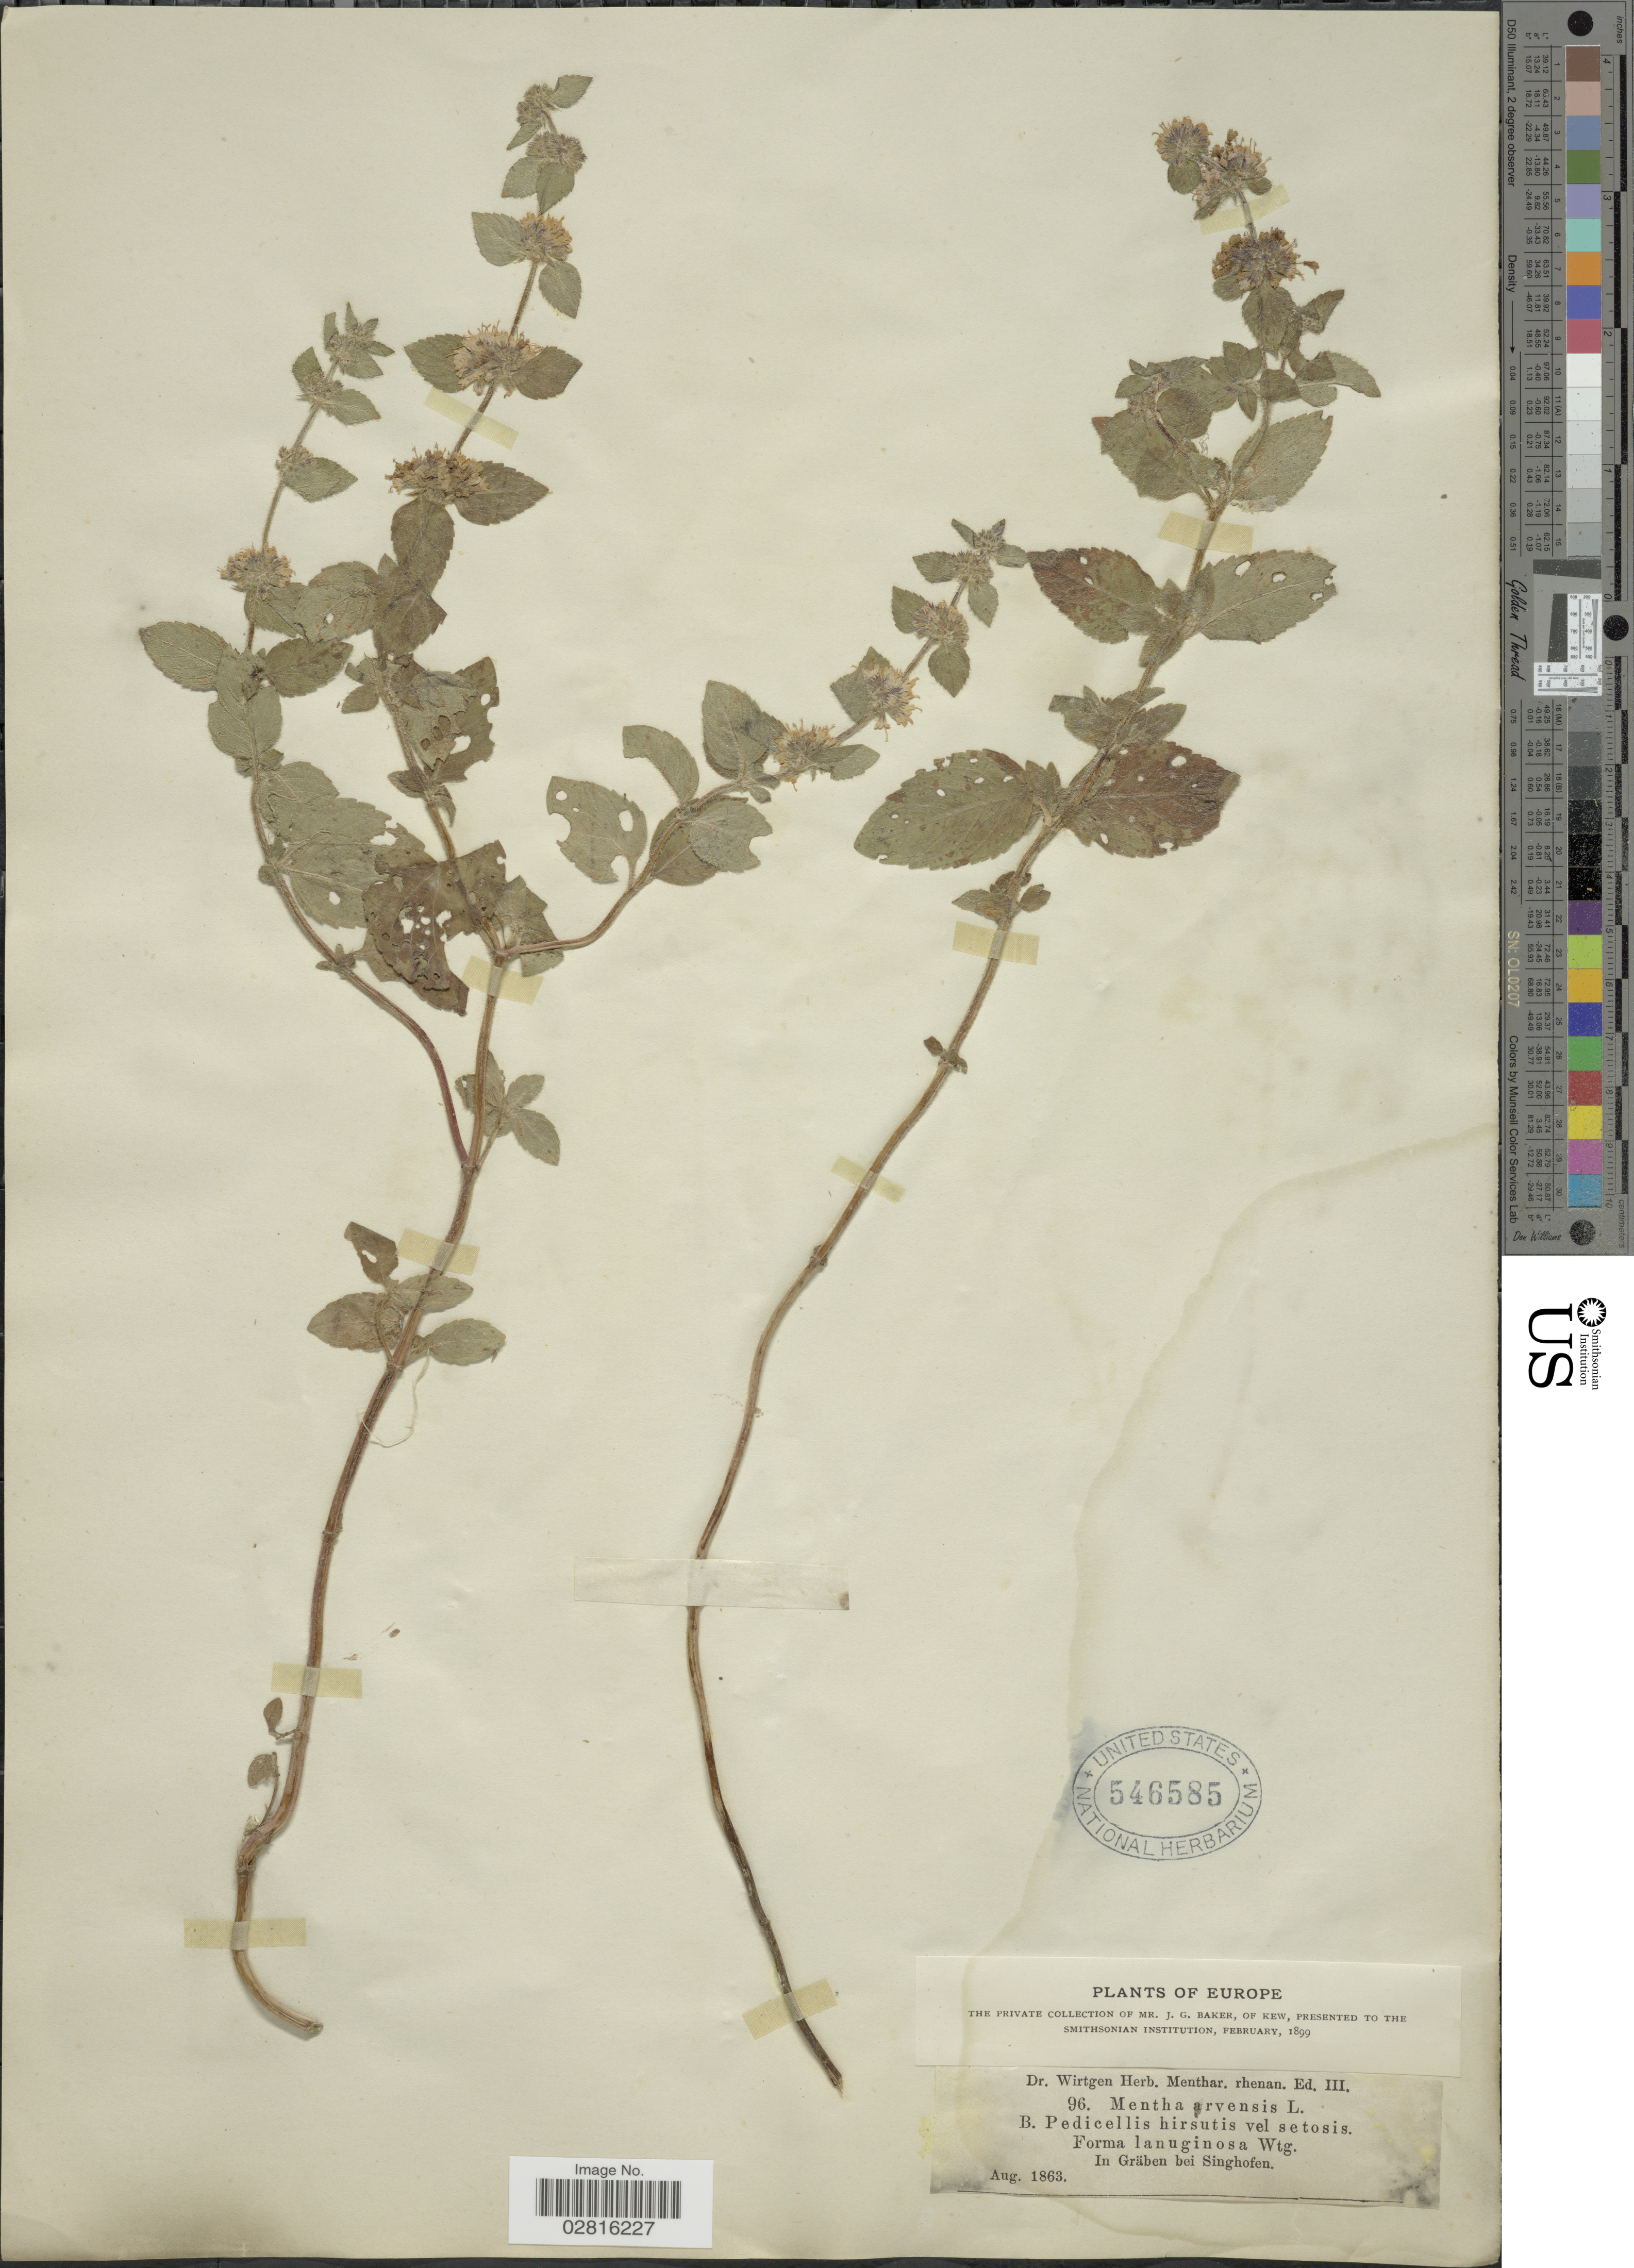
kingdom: Plantae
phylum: Tracheophyta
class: Magnoliopsida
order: Lamiales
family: Lamiaceae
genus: Mentha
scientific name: Mentha arvensis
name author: L.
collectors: Wirtgen, --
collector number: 96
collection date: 1863-08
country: Germany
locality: Europe. In Gräben bei Singhofen.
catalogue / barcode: US 546585